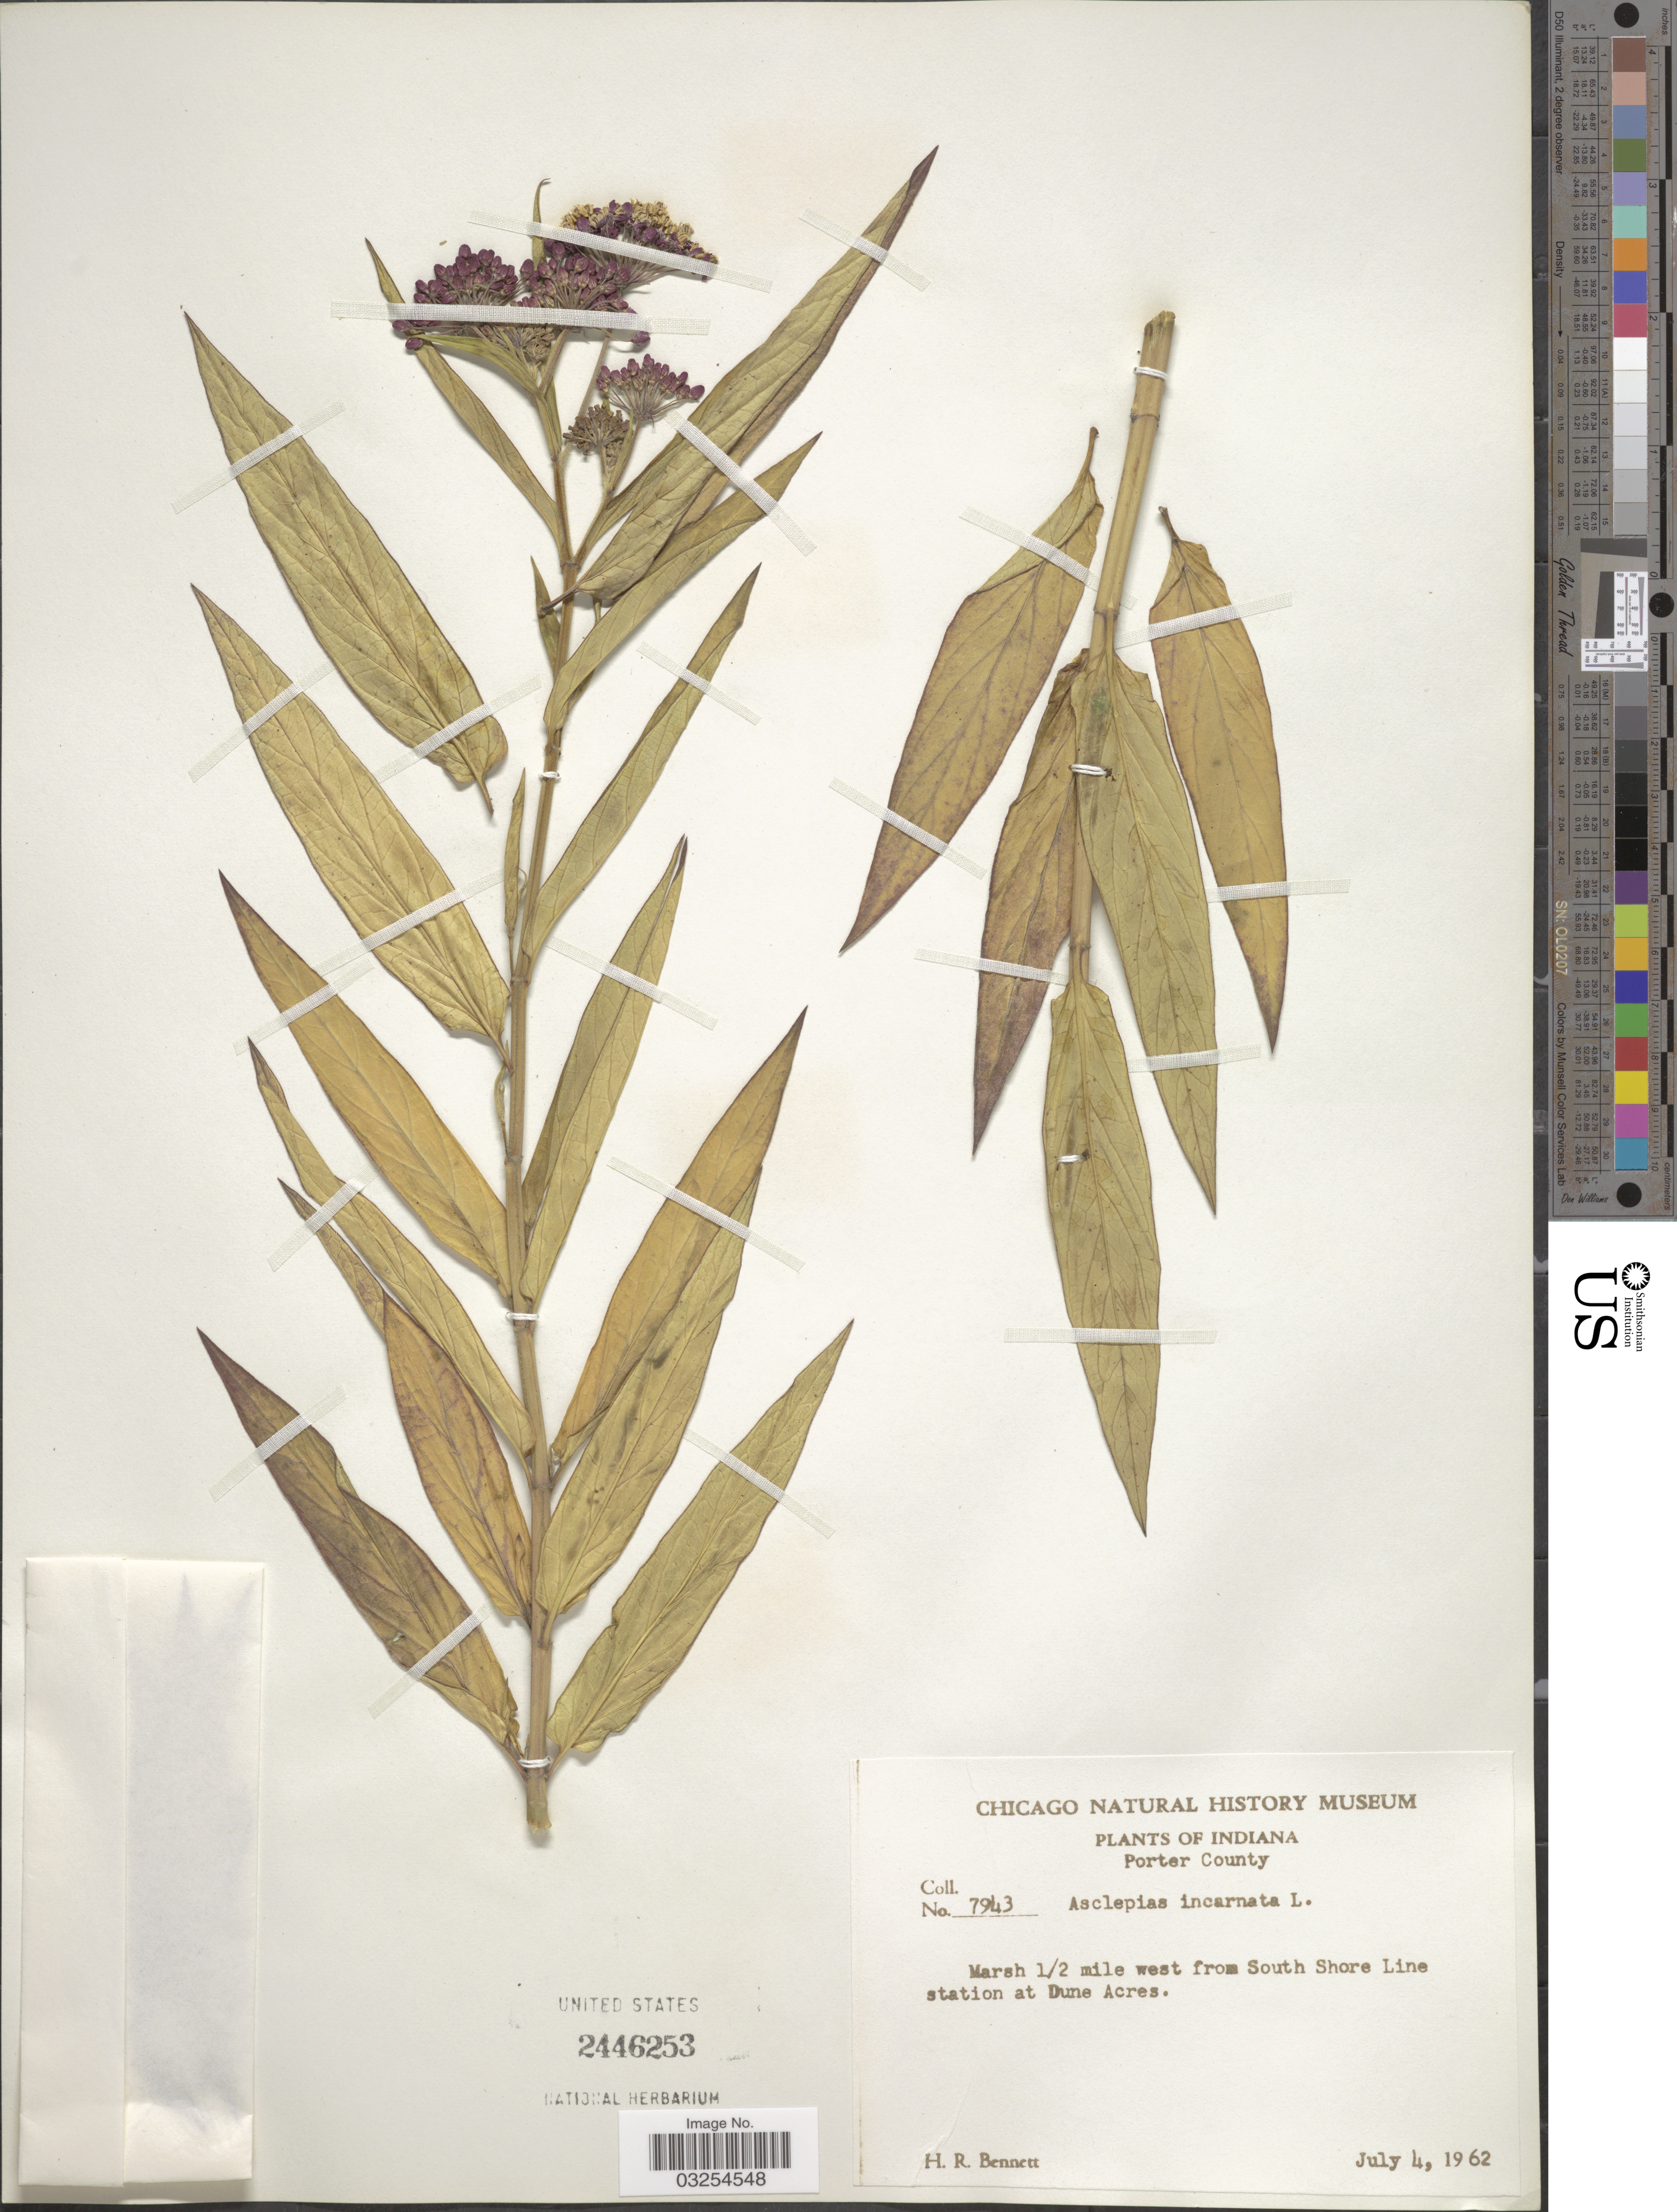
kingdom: Plantae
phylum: Tracheophyta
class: Magnoliopsida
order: Gentianales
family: Apocynaceae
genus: Asclepias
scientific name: Asclepias incarnata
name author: L.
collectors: H. R. Bennett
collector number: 7943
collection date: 1962-07-04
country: United States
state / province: Indiana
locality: Porter County. Marsh 1/2 mile west from South Shore Line station at Dune Acres.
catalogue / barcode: US 2446253